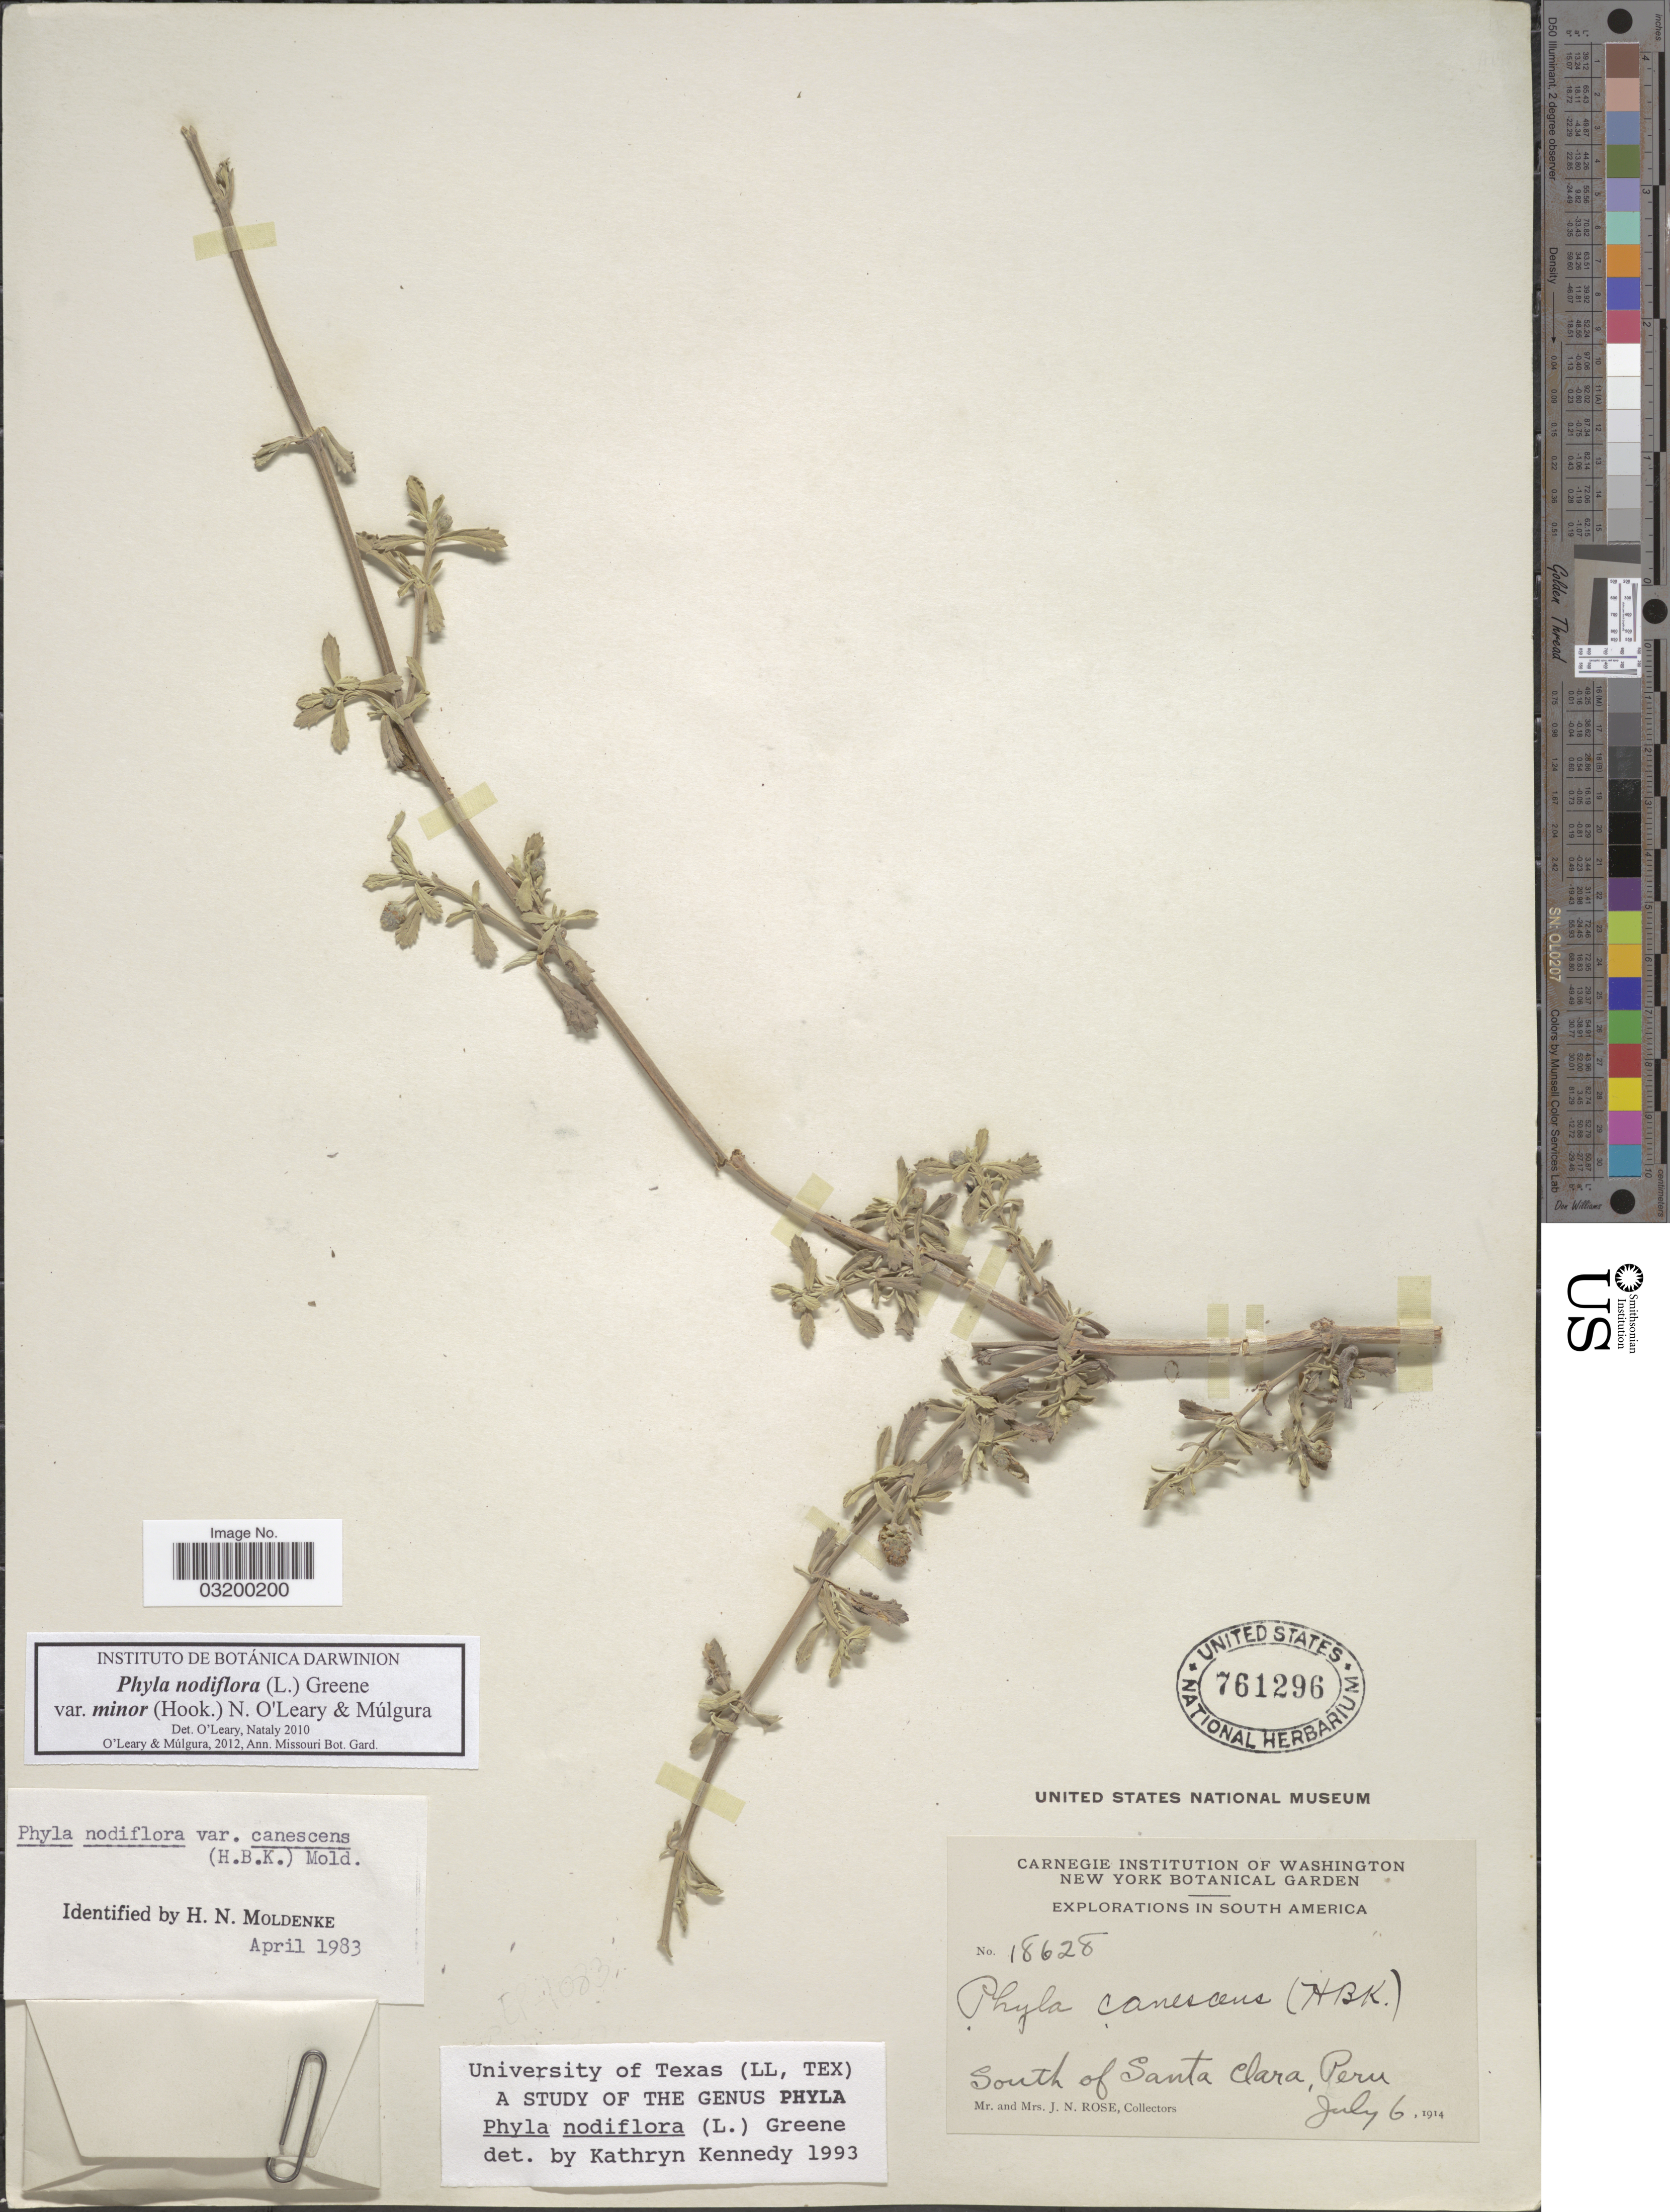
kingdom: Plantae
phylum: Tracheophyta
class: Magnoliopsida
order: Lamiales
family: Verbenaceae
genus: Phyla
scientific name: Phyla nodiflora var. minor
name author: (Hook.) N. O'Leary & Mulgura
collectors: J. N. Rose & L. B. Rose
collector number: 18628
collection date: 1914-07-06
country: Peru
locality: South of Santa Clara.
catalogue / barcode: US 761296